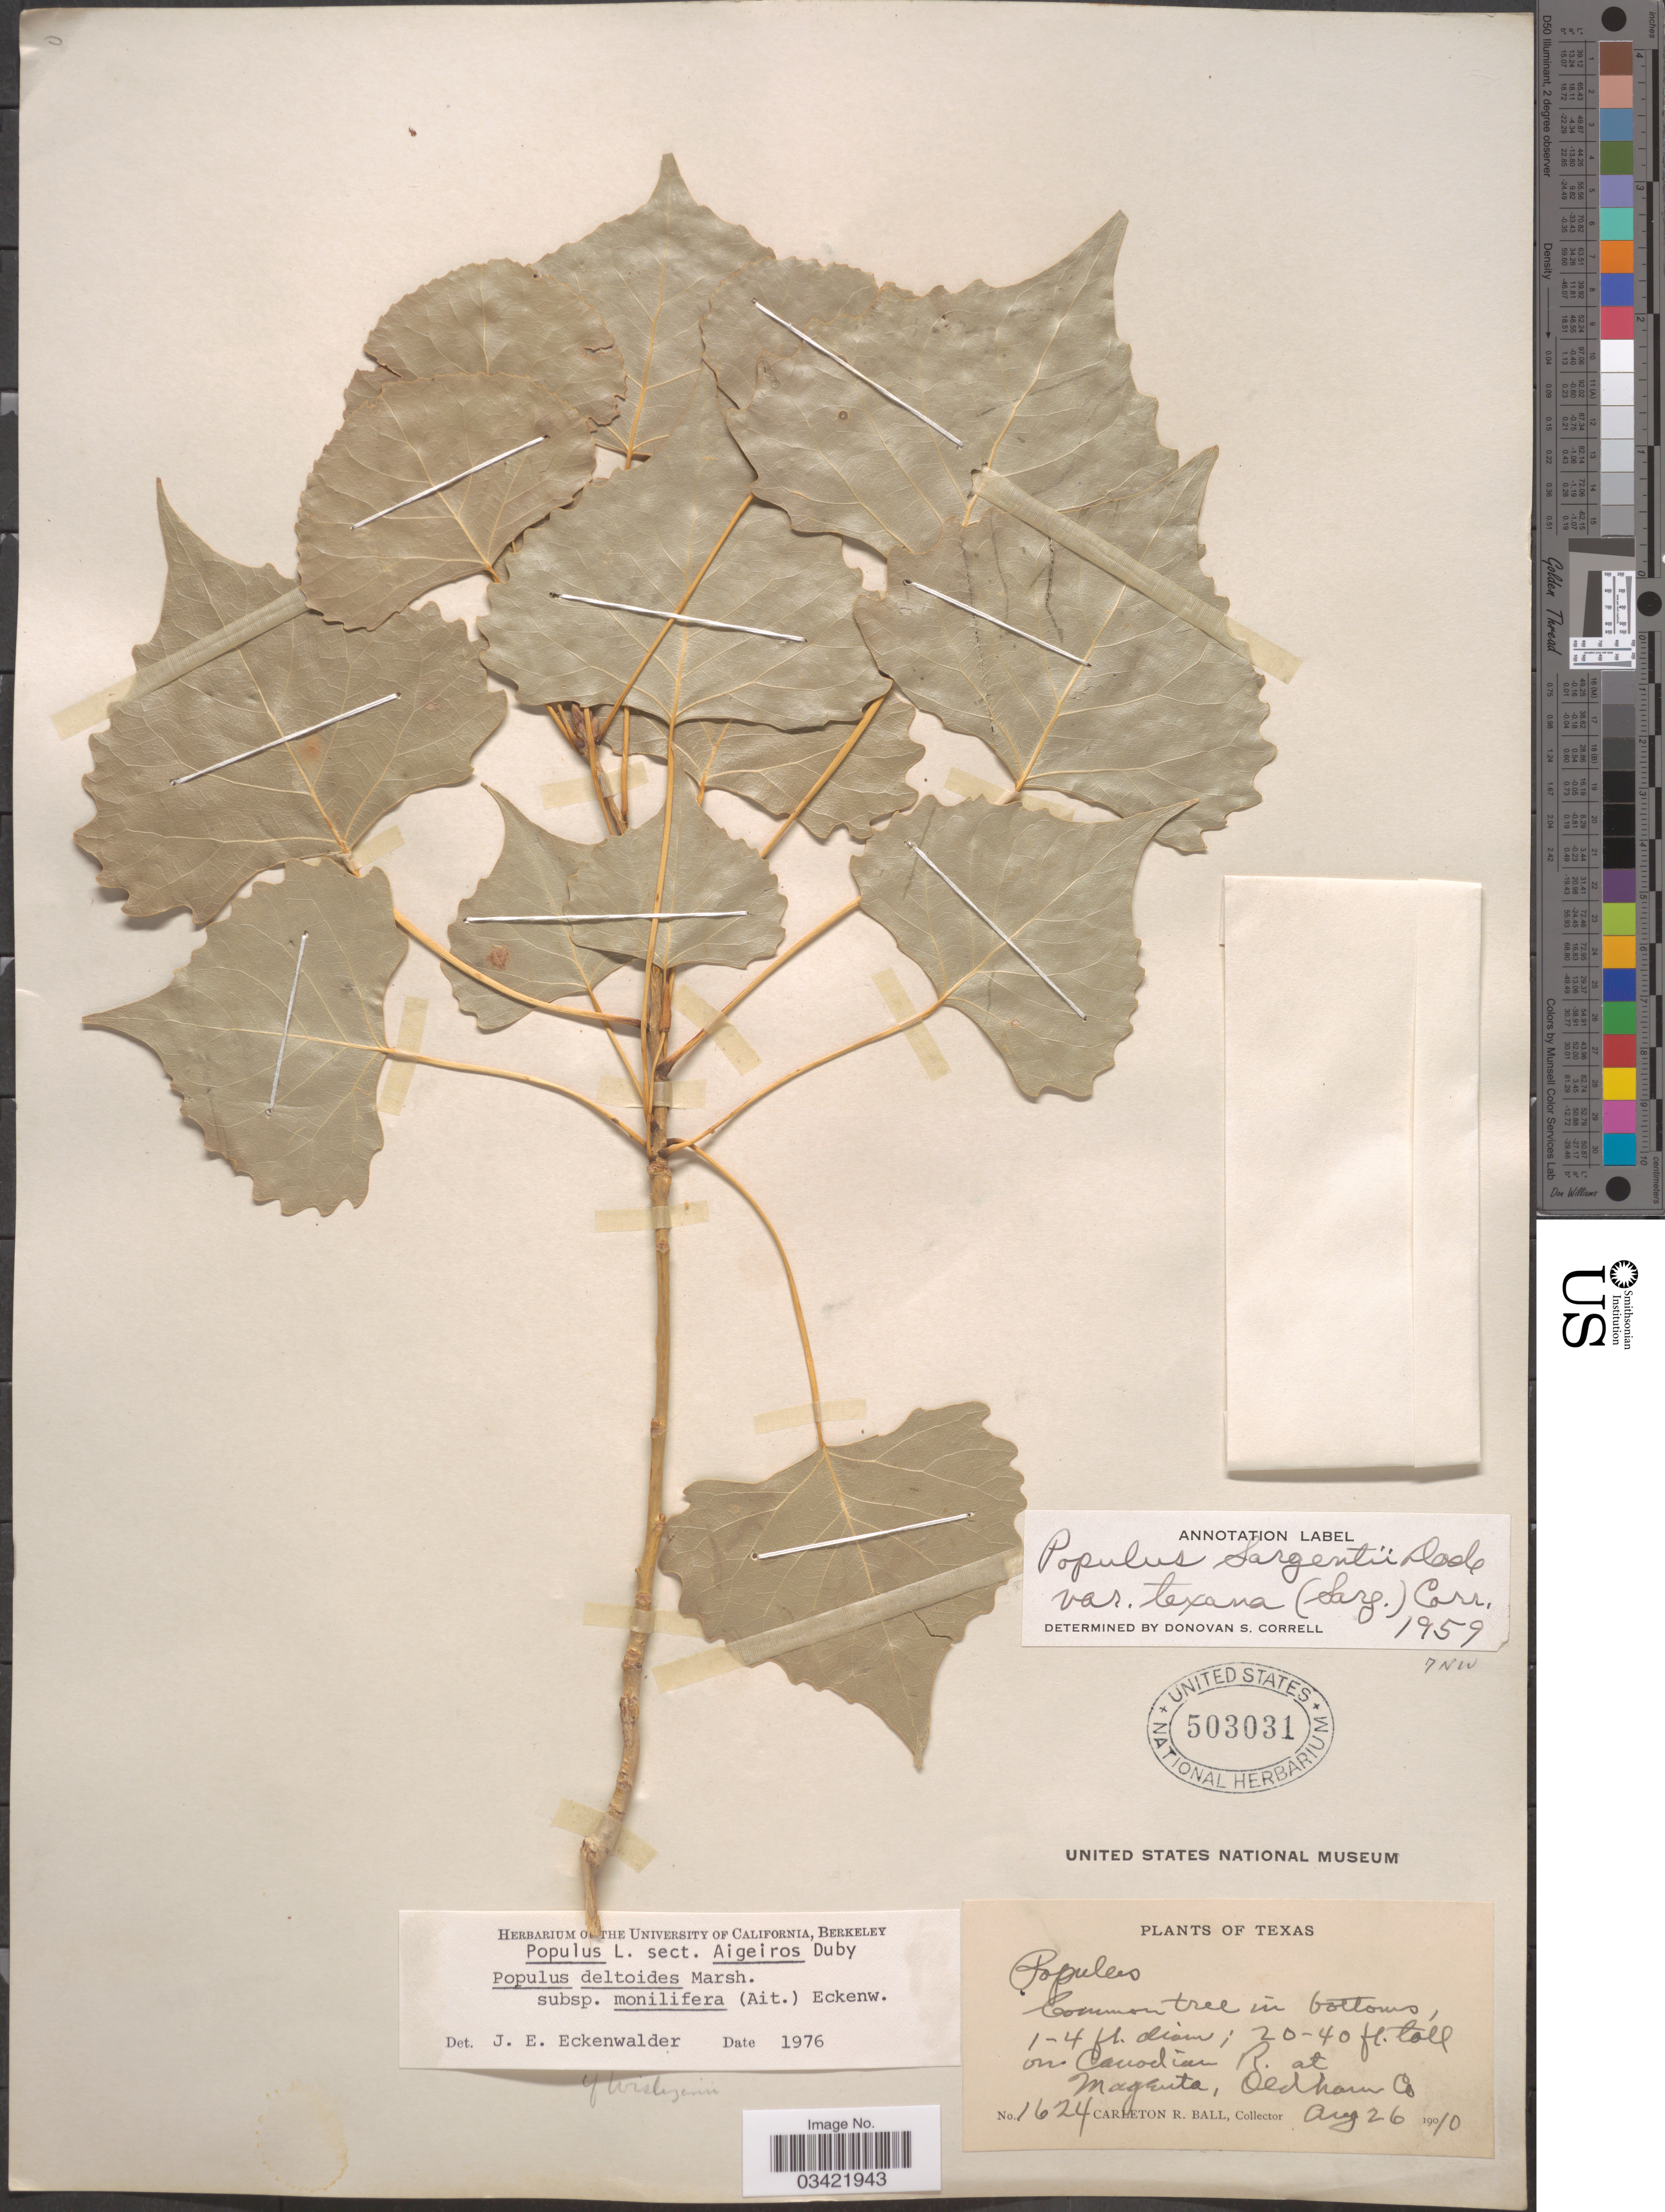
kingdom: Plantae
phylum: Tracheophyta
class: Magnoliopsida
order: Malpighiales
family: Salicaceae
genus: Populus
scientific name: Populus deltoides subsp. monilifera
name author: (Aiton) Eckenw.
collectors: C. R. Ball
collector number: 1624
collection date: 1910-08-26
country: United States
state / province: Texas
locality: On Canadian R. at Magenta, Oldham Co.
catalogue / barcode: US 503031